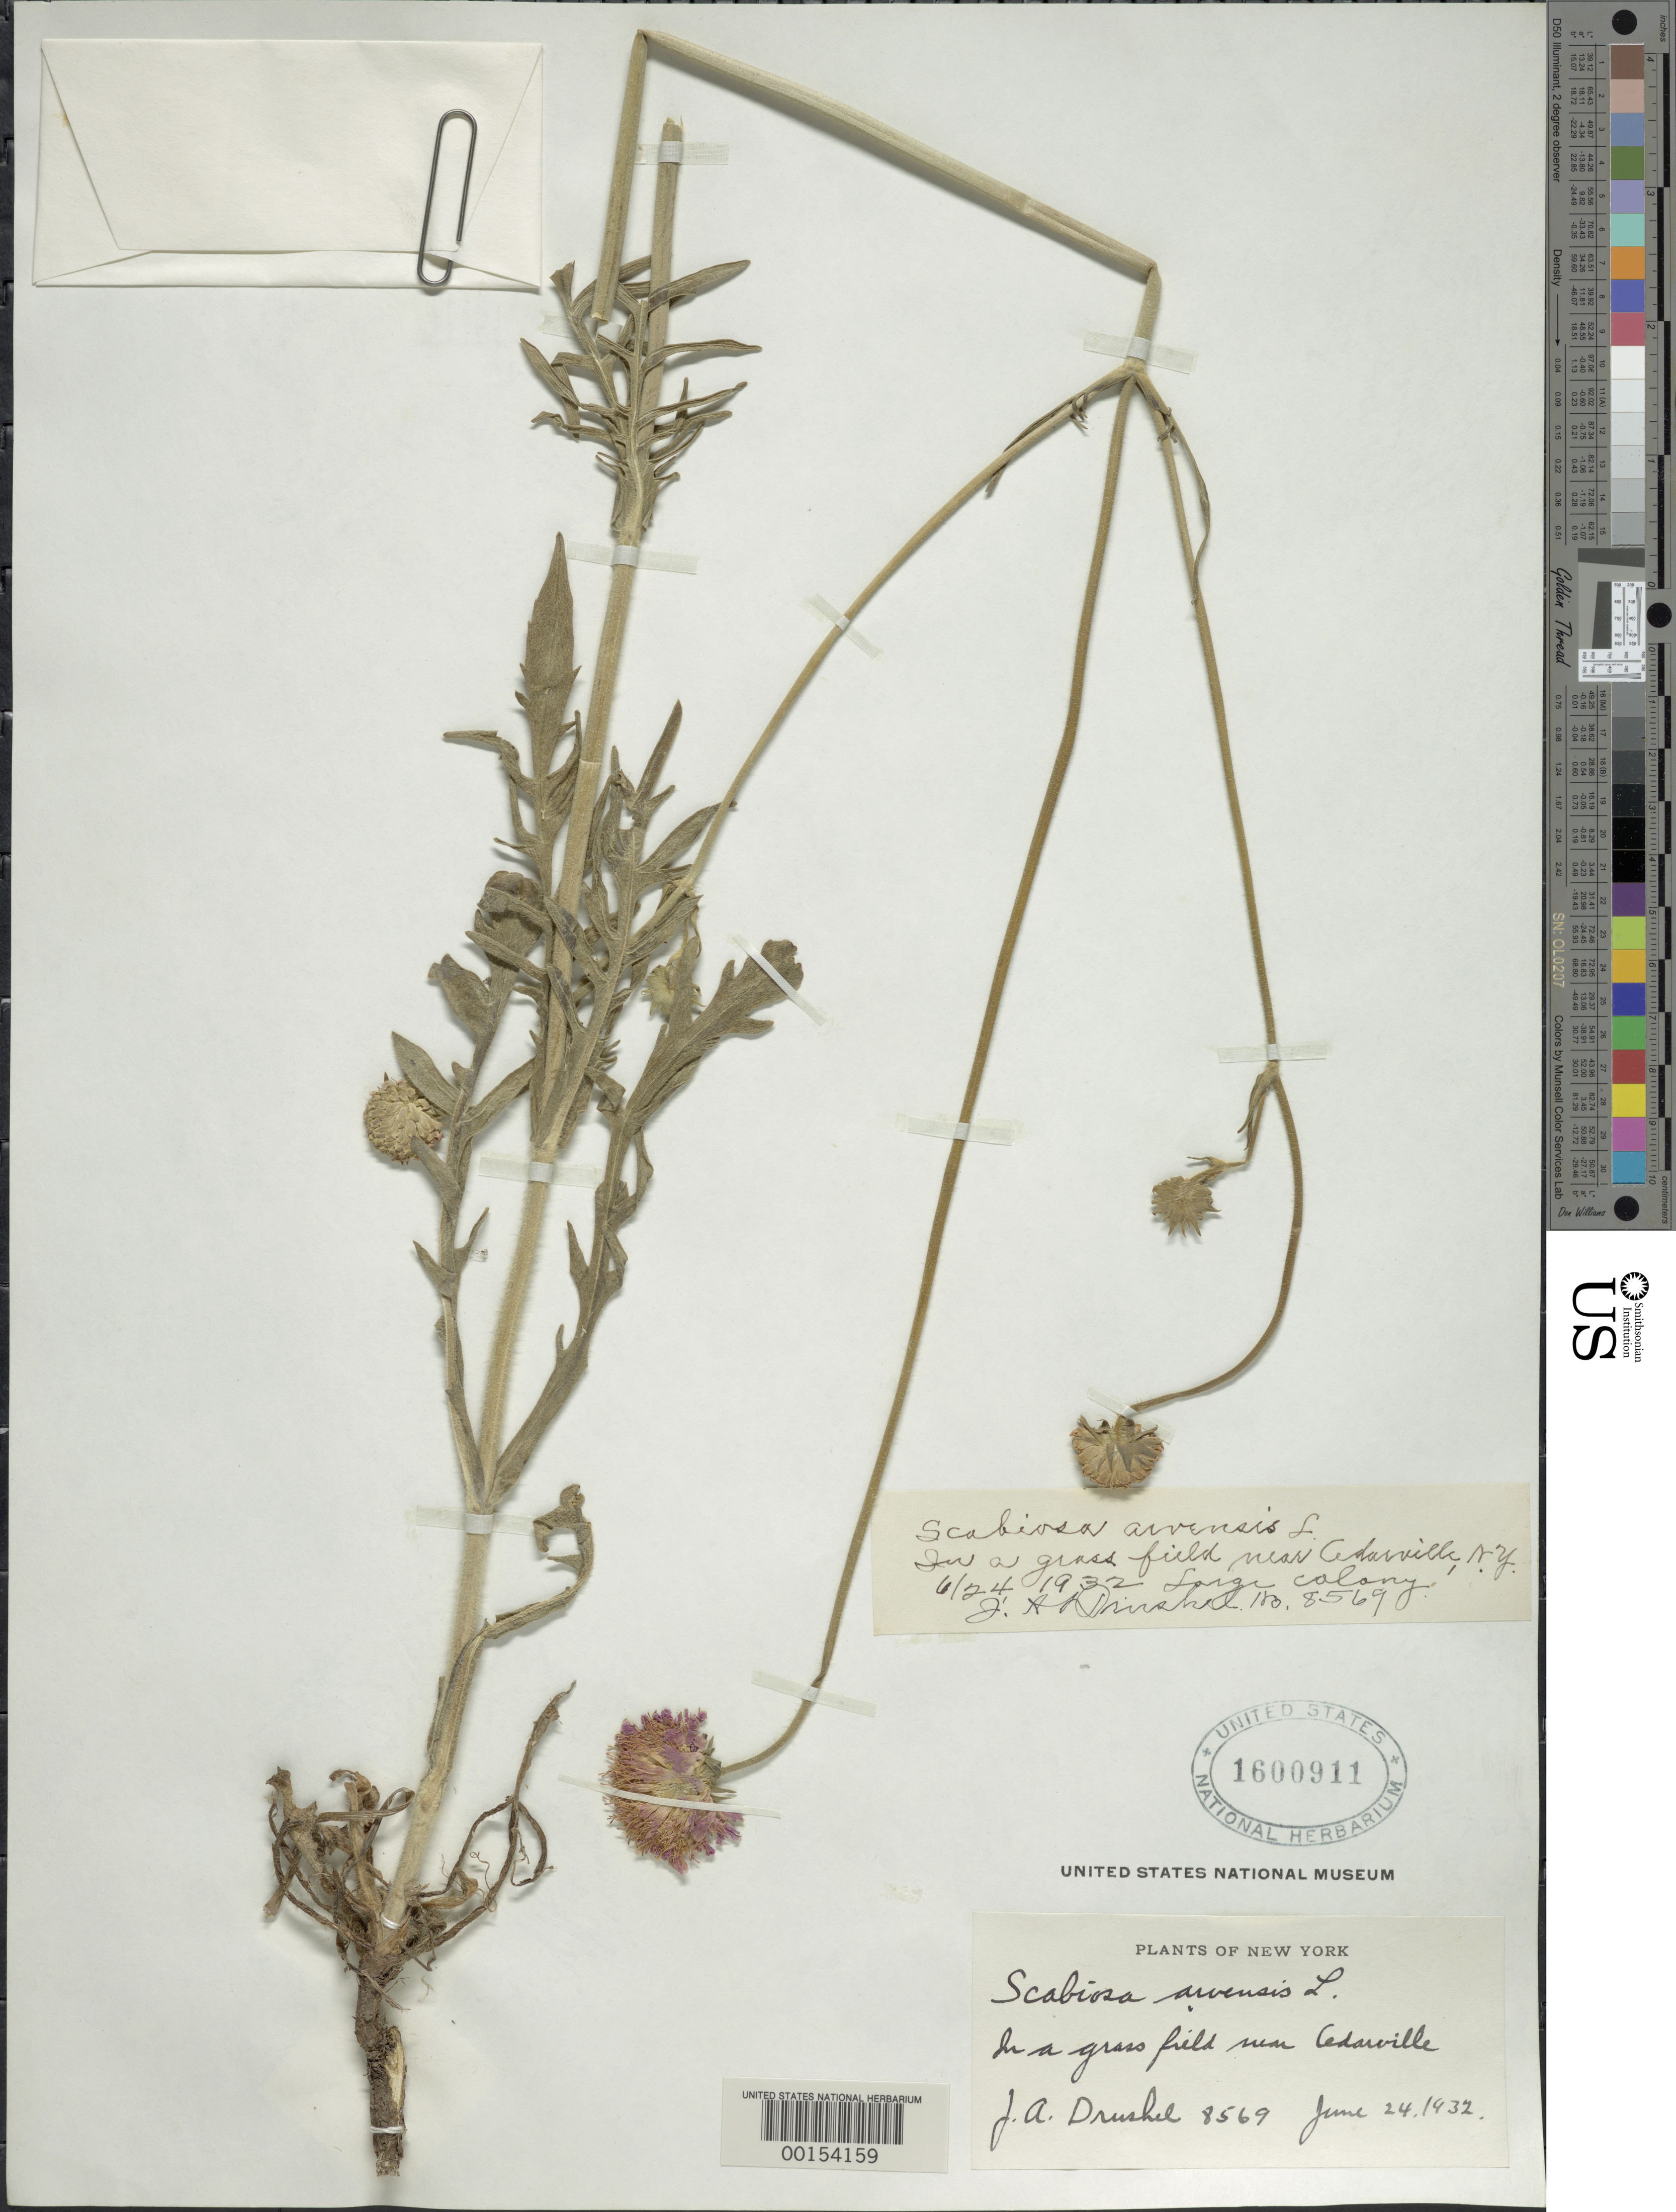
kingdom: Plantae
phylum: Tracheophyta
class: Magnoliopsida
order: Dipsacales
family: Caprifoliaceae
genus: Scabiosa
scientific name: Scabiosa arvensis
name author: L.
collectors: J. A. Drushel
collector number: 8569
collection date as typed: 24 Jun 1932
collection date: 1932-06-24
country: United States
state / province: New York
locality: Near Cedarville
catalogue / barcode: US 1600911